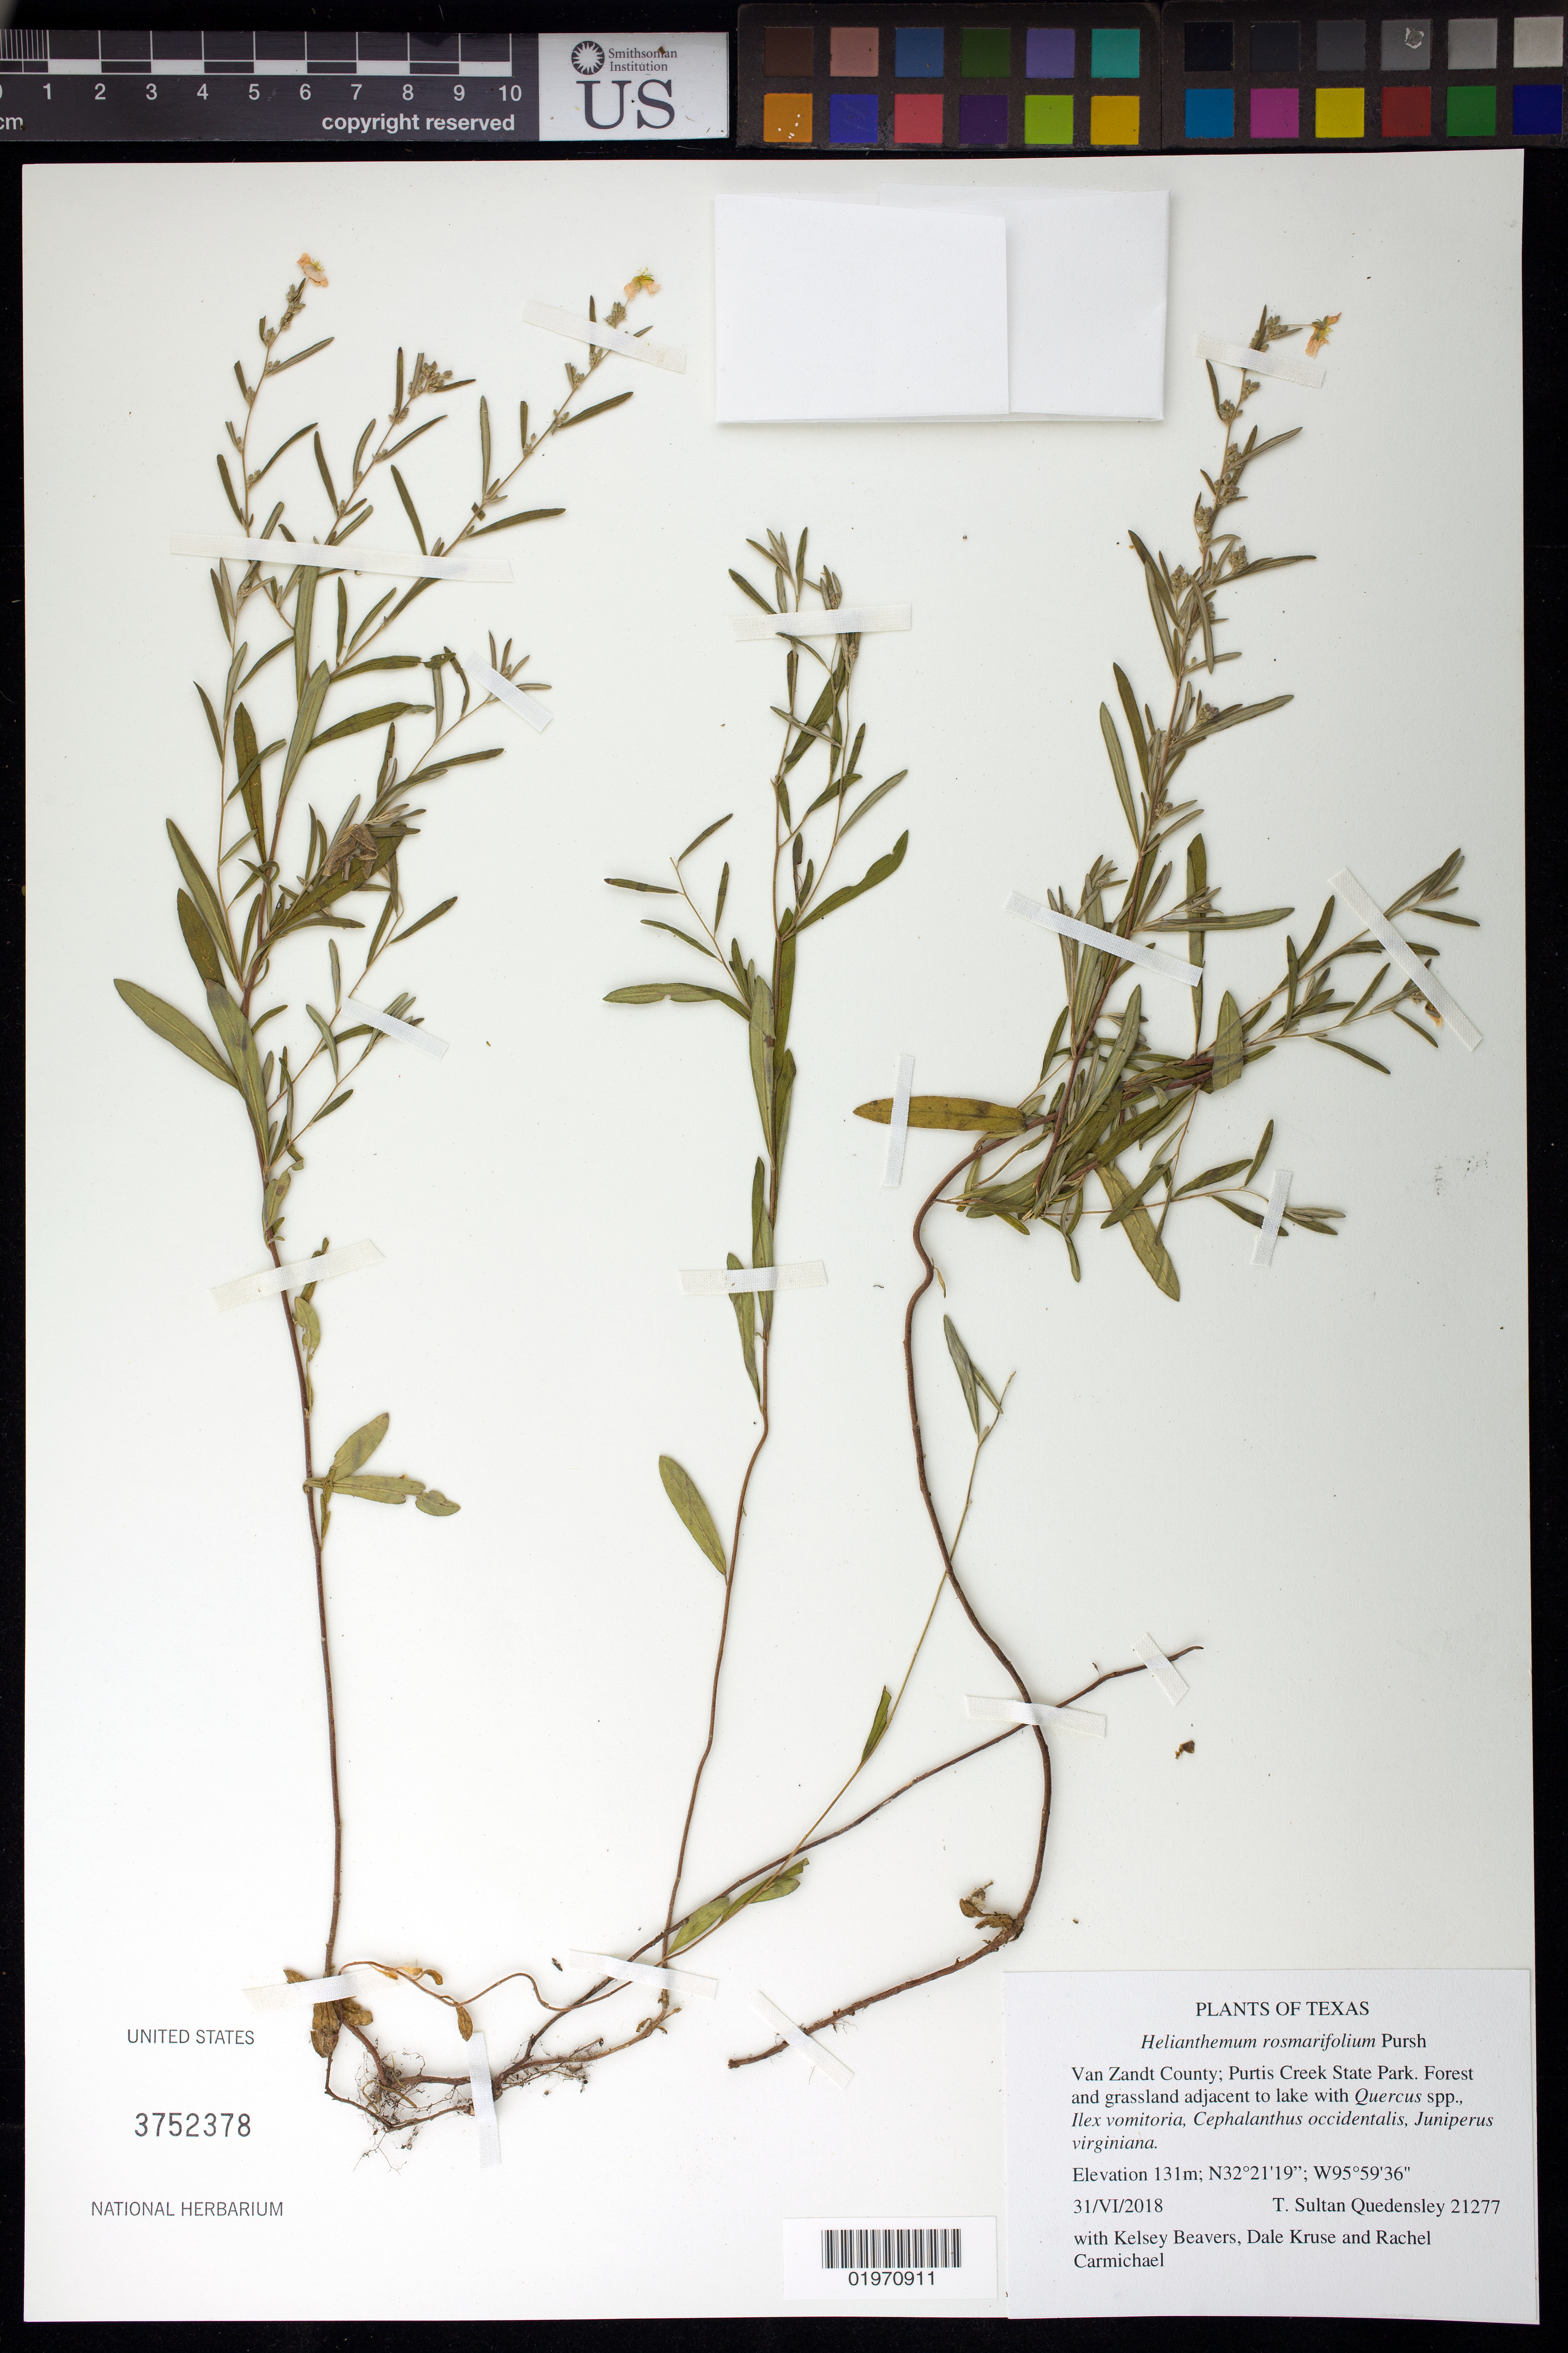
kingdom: Plantae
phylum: Tracheophyta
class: Magnoliopsida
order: Malvales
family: Cistaceae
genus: Helianthemum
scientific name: Helianthemum rosmarinifolium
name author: Pursh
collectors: T. S. Quedensley, K. Beavers, D. Kruse & R. Carmichael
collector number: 21277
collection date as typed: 30 Jun 2018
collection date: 2018-06-30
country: United States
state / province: Texas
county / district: Van Zaudt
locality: Purtis Creek State Park.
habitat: Forest and grassland adjacent to lake with Quercus spp., Ilex vomitoria, Cephalanthus occidentalis, Juniperus virginiana.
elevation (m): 131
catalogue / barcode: US 3752378